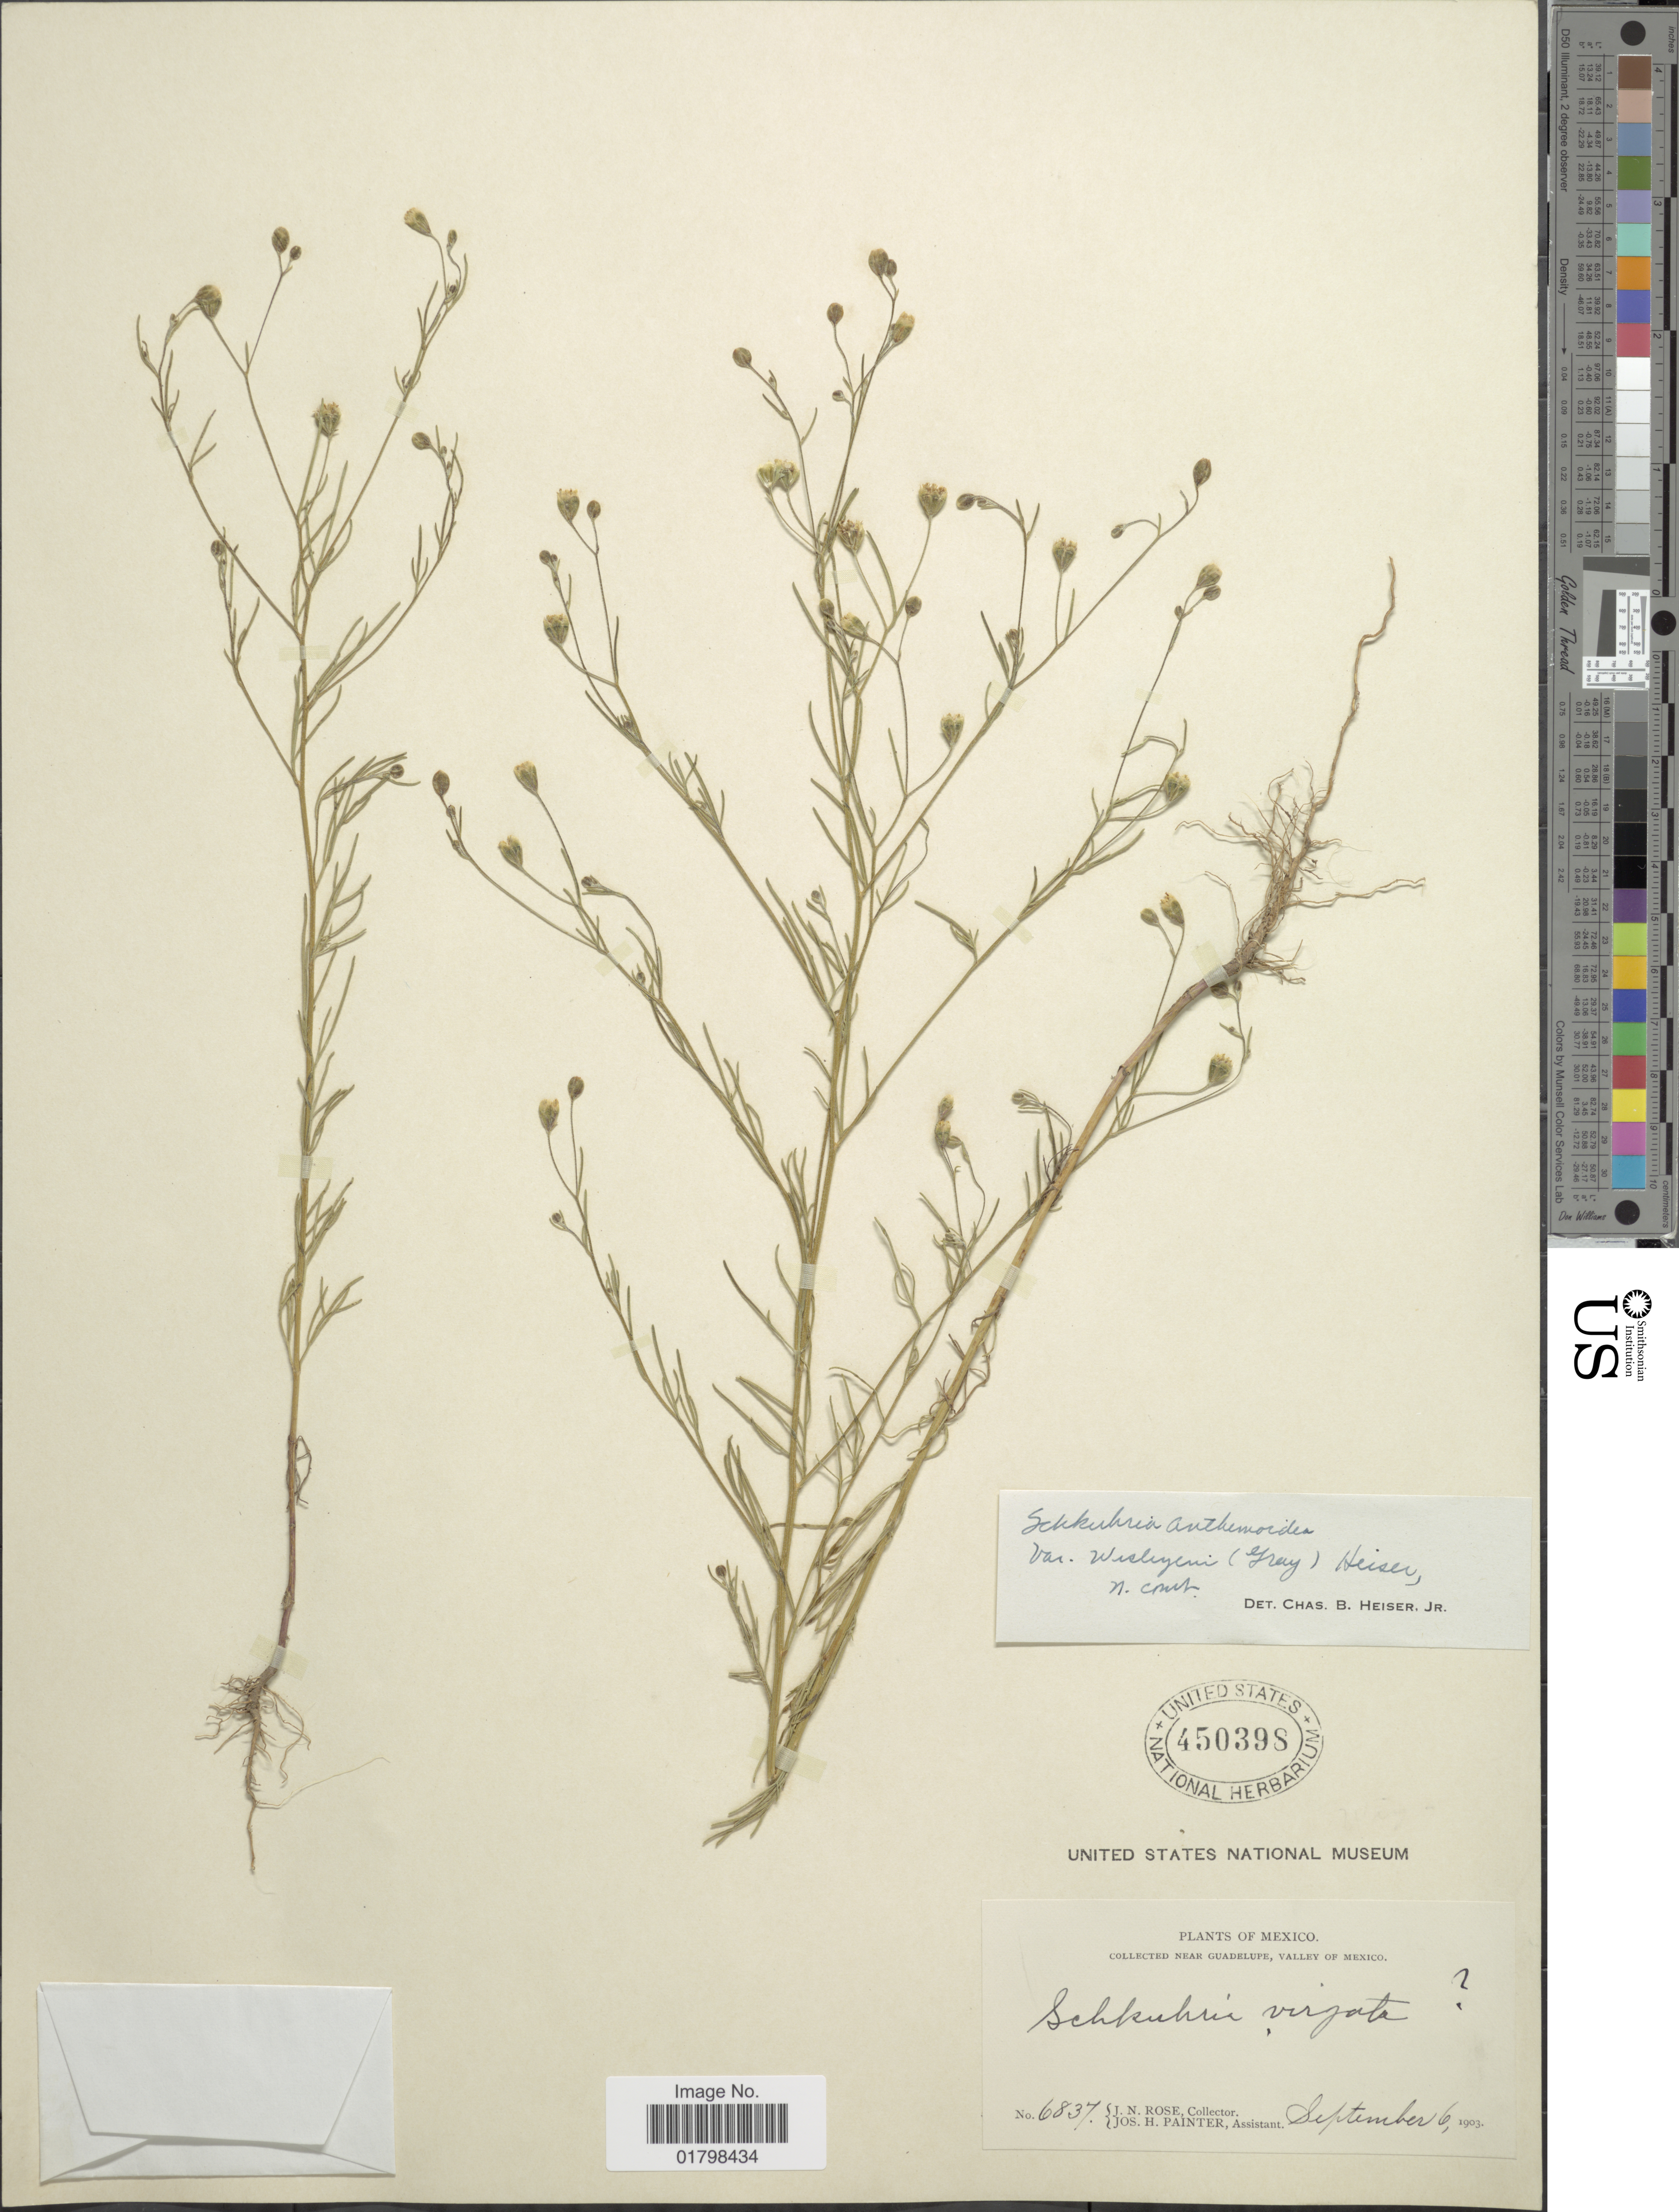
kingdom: Plantae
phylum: Tracheophyta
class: Magnoliopsida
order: Asterales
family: Asteraceae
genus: Schkuhria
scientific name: Schkuhria wislizeni var. wislizeni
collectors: J. N. Rose & J. H. Painter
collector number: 6837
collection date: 1903-09-06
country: Mexico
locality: Near Guadelupe, valley of Mexico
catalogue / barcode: US 450398